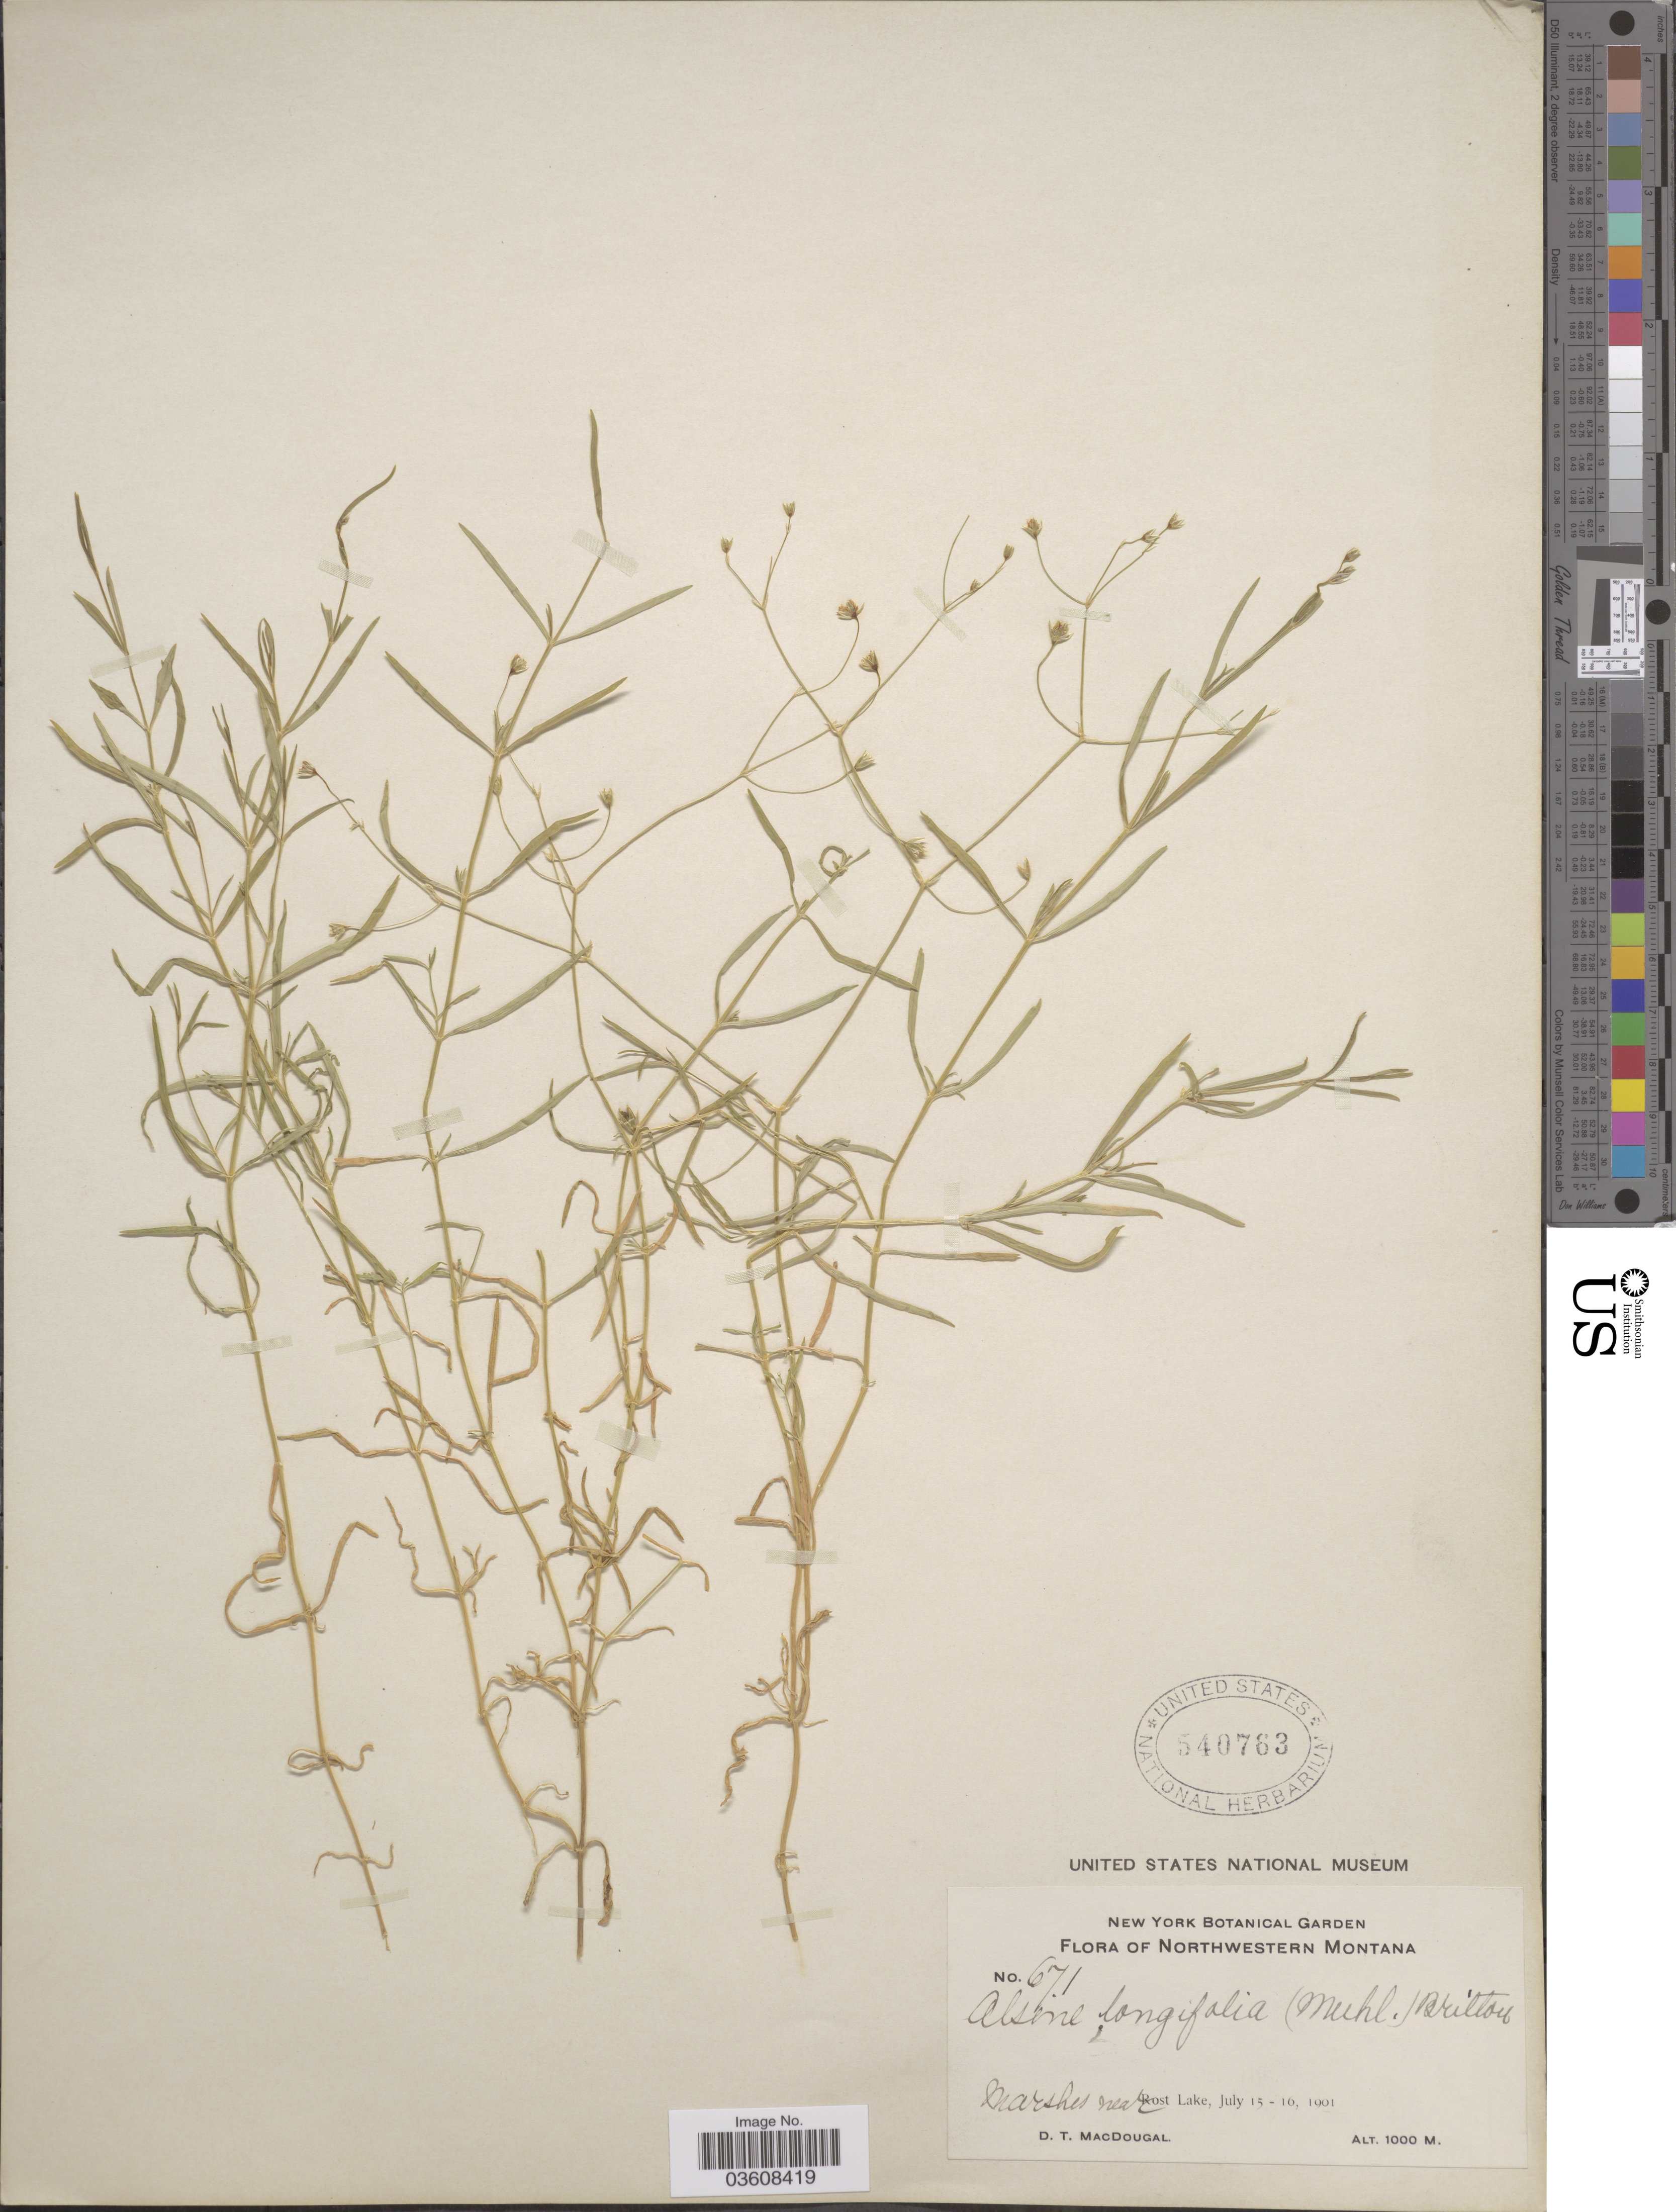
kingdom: Plantae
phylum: Tracheophyta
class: Magnoliopsida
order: Caryophyllales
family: Caryophyllaceae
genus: Stellaria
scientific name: Stellaria longifolia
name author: Muhl. ex Willd.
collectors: D. T. MacDougal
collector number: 671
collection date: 1901-07-15/1901-07-16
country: United States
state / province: Montana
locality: Northwestern Montana. Marshes near Rost Lake.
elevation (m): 1000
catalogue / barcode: US 540763